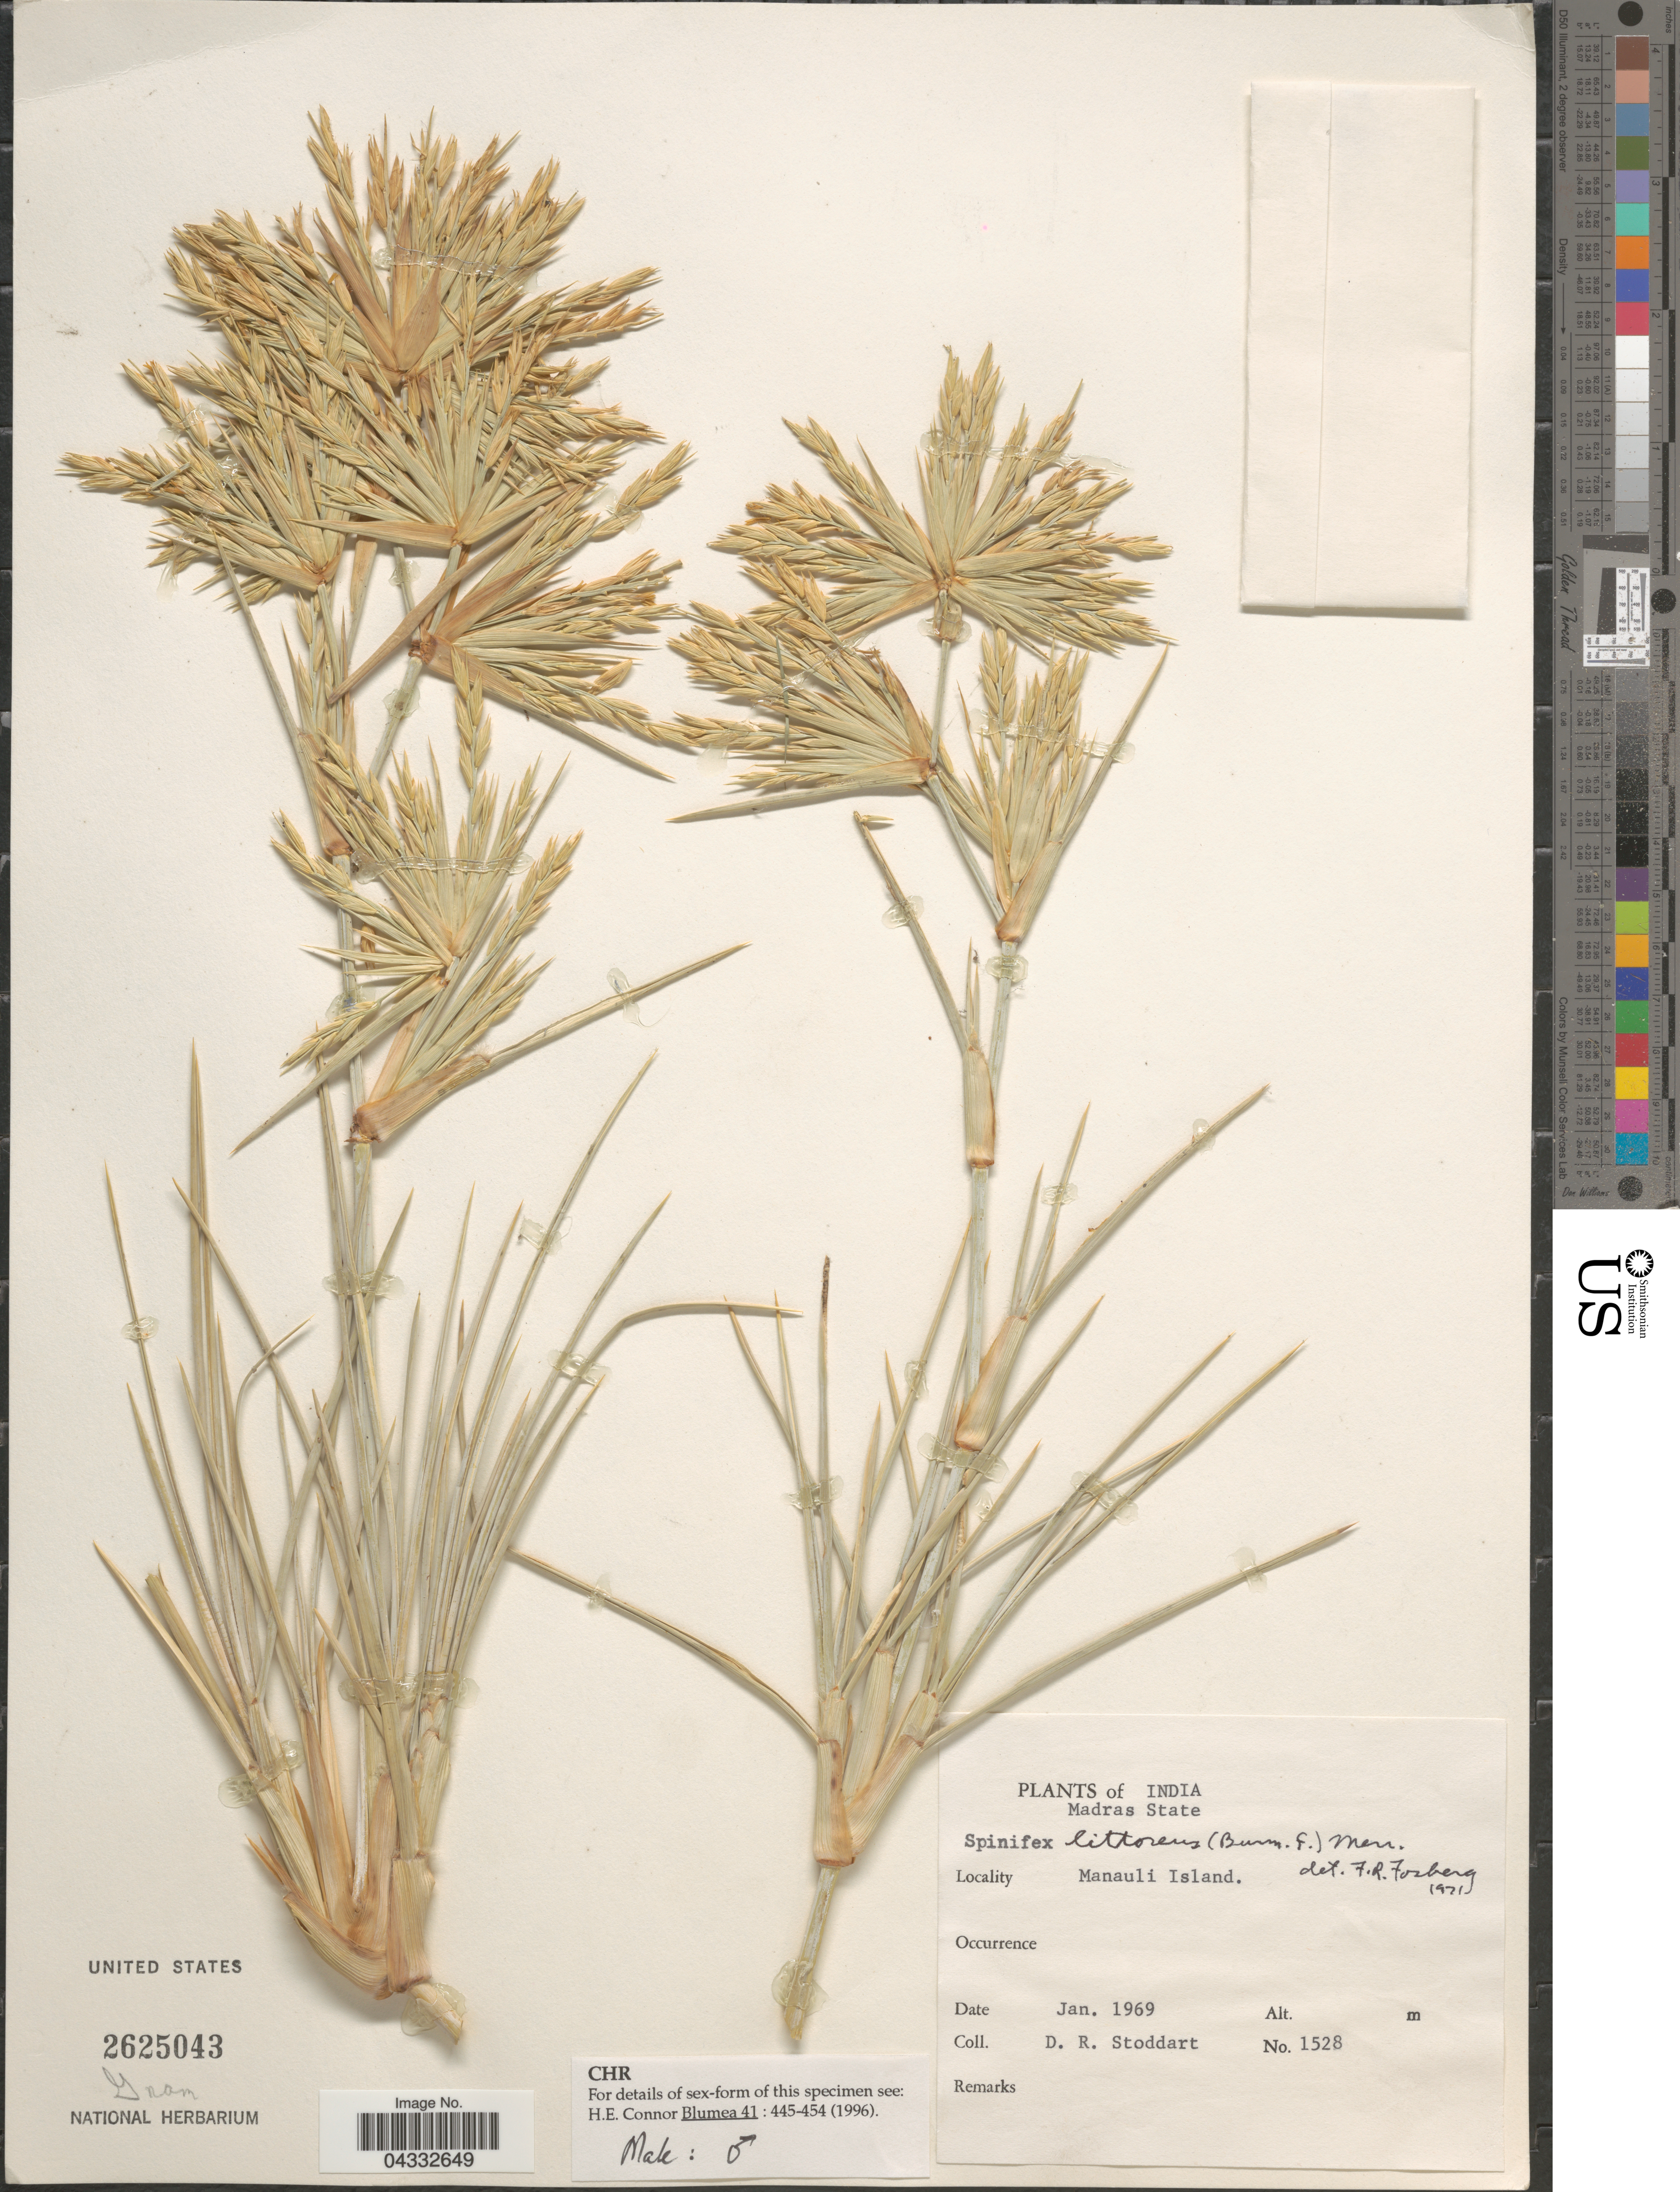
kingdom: Plantae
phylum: Tracheophyta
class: Liliopsida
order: Poales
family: Poaceae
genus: Spinifex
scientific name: Spinifex littoreus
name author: (Burm. f.) Merr.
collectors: D. R. Stoddart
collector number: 1528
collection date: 1969-01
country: India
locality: Madras State. Manauli Island.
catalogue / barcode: US 2625043